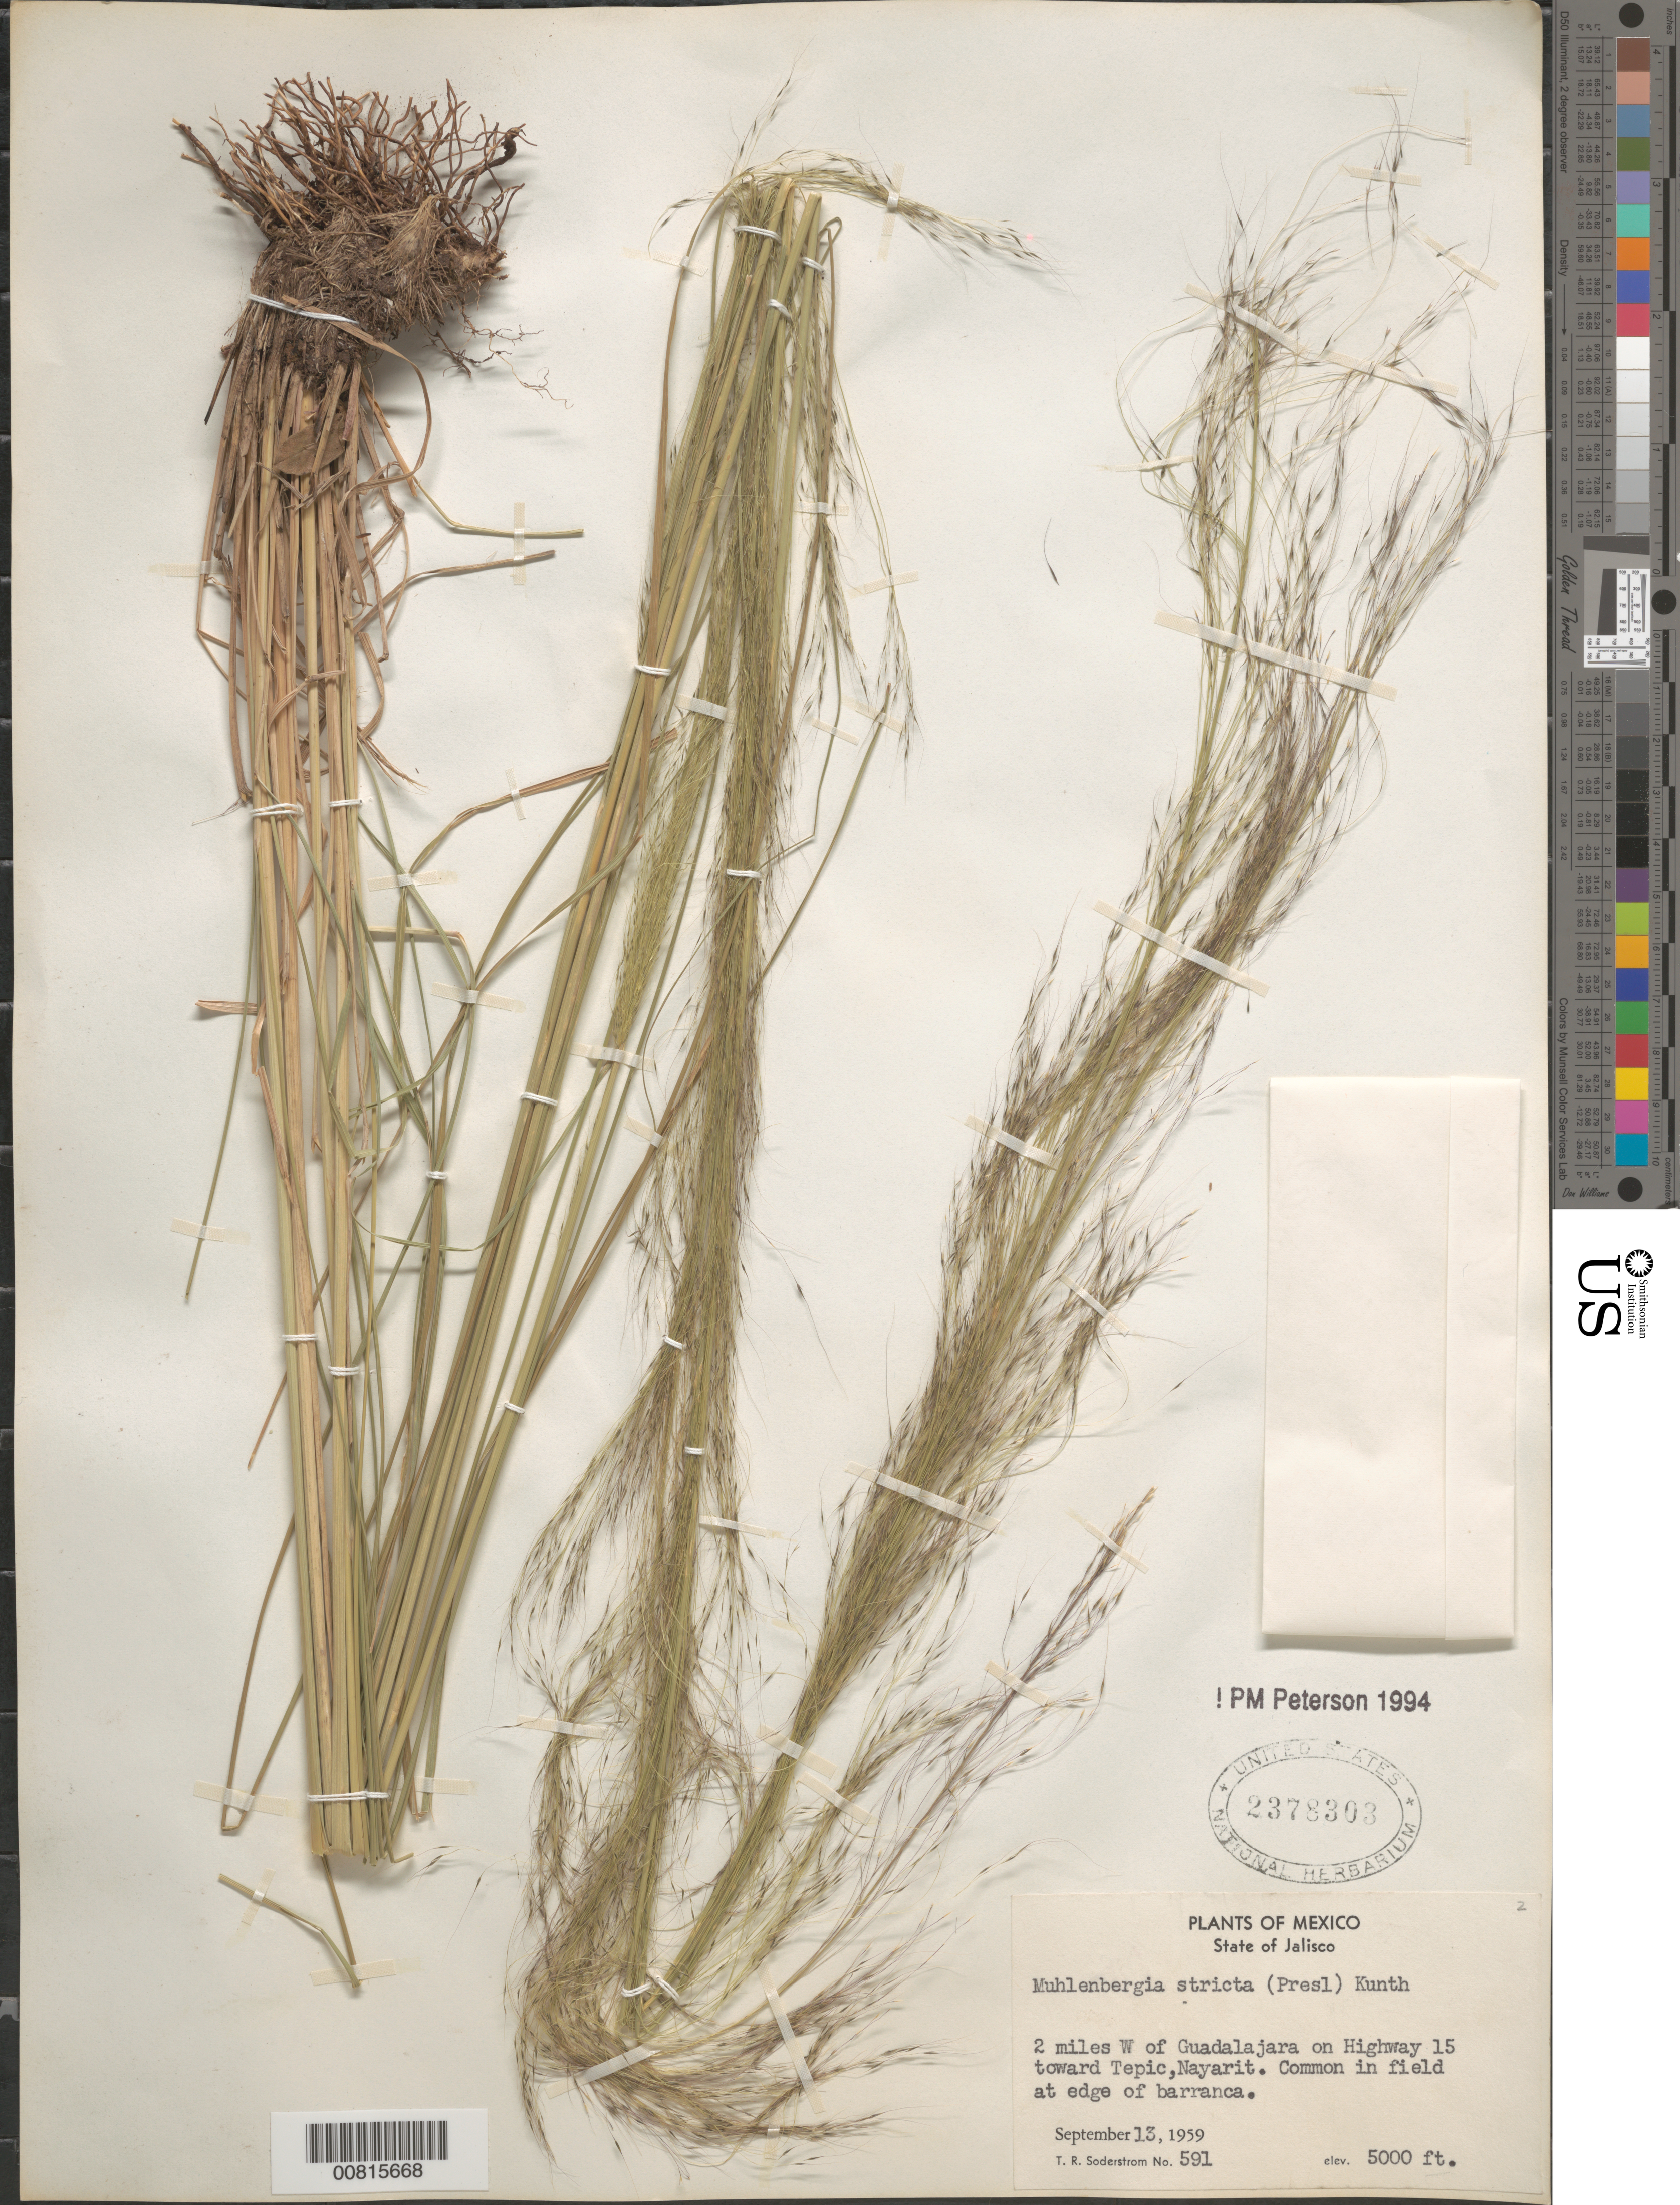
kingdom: Plantae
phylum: Tracheophyta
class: Liliopsida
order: Poales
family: Poaceae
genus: Muhlenbergia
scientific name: Muhlenbergia stricta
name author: (J. Presl) Kunth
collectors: T. R. Soderstrom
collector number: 591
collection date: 1959-09-13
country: Mexico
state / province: Jalisco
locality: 2 mi E of Guadalajara on Hwy 15 towards Tepic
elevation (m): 1524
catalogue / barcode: US 2378303